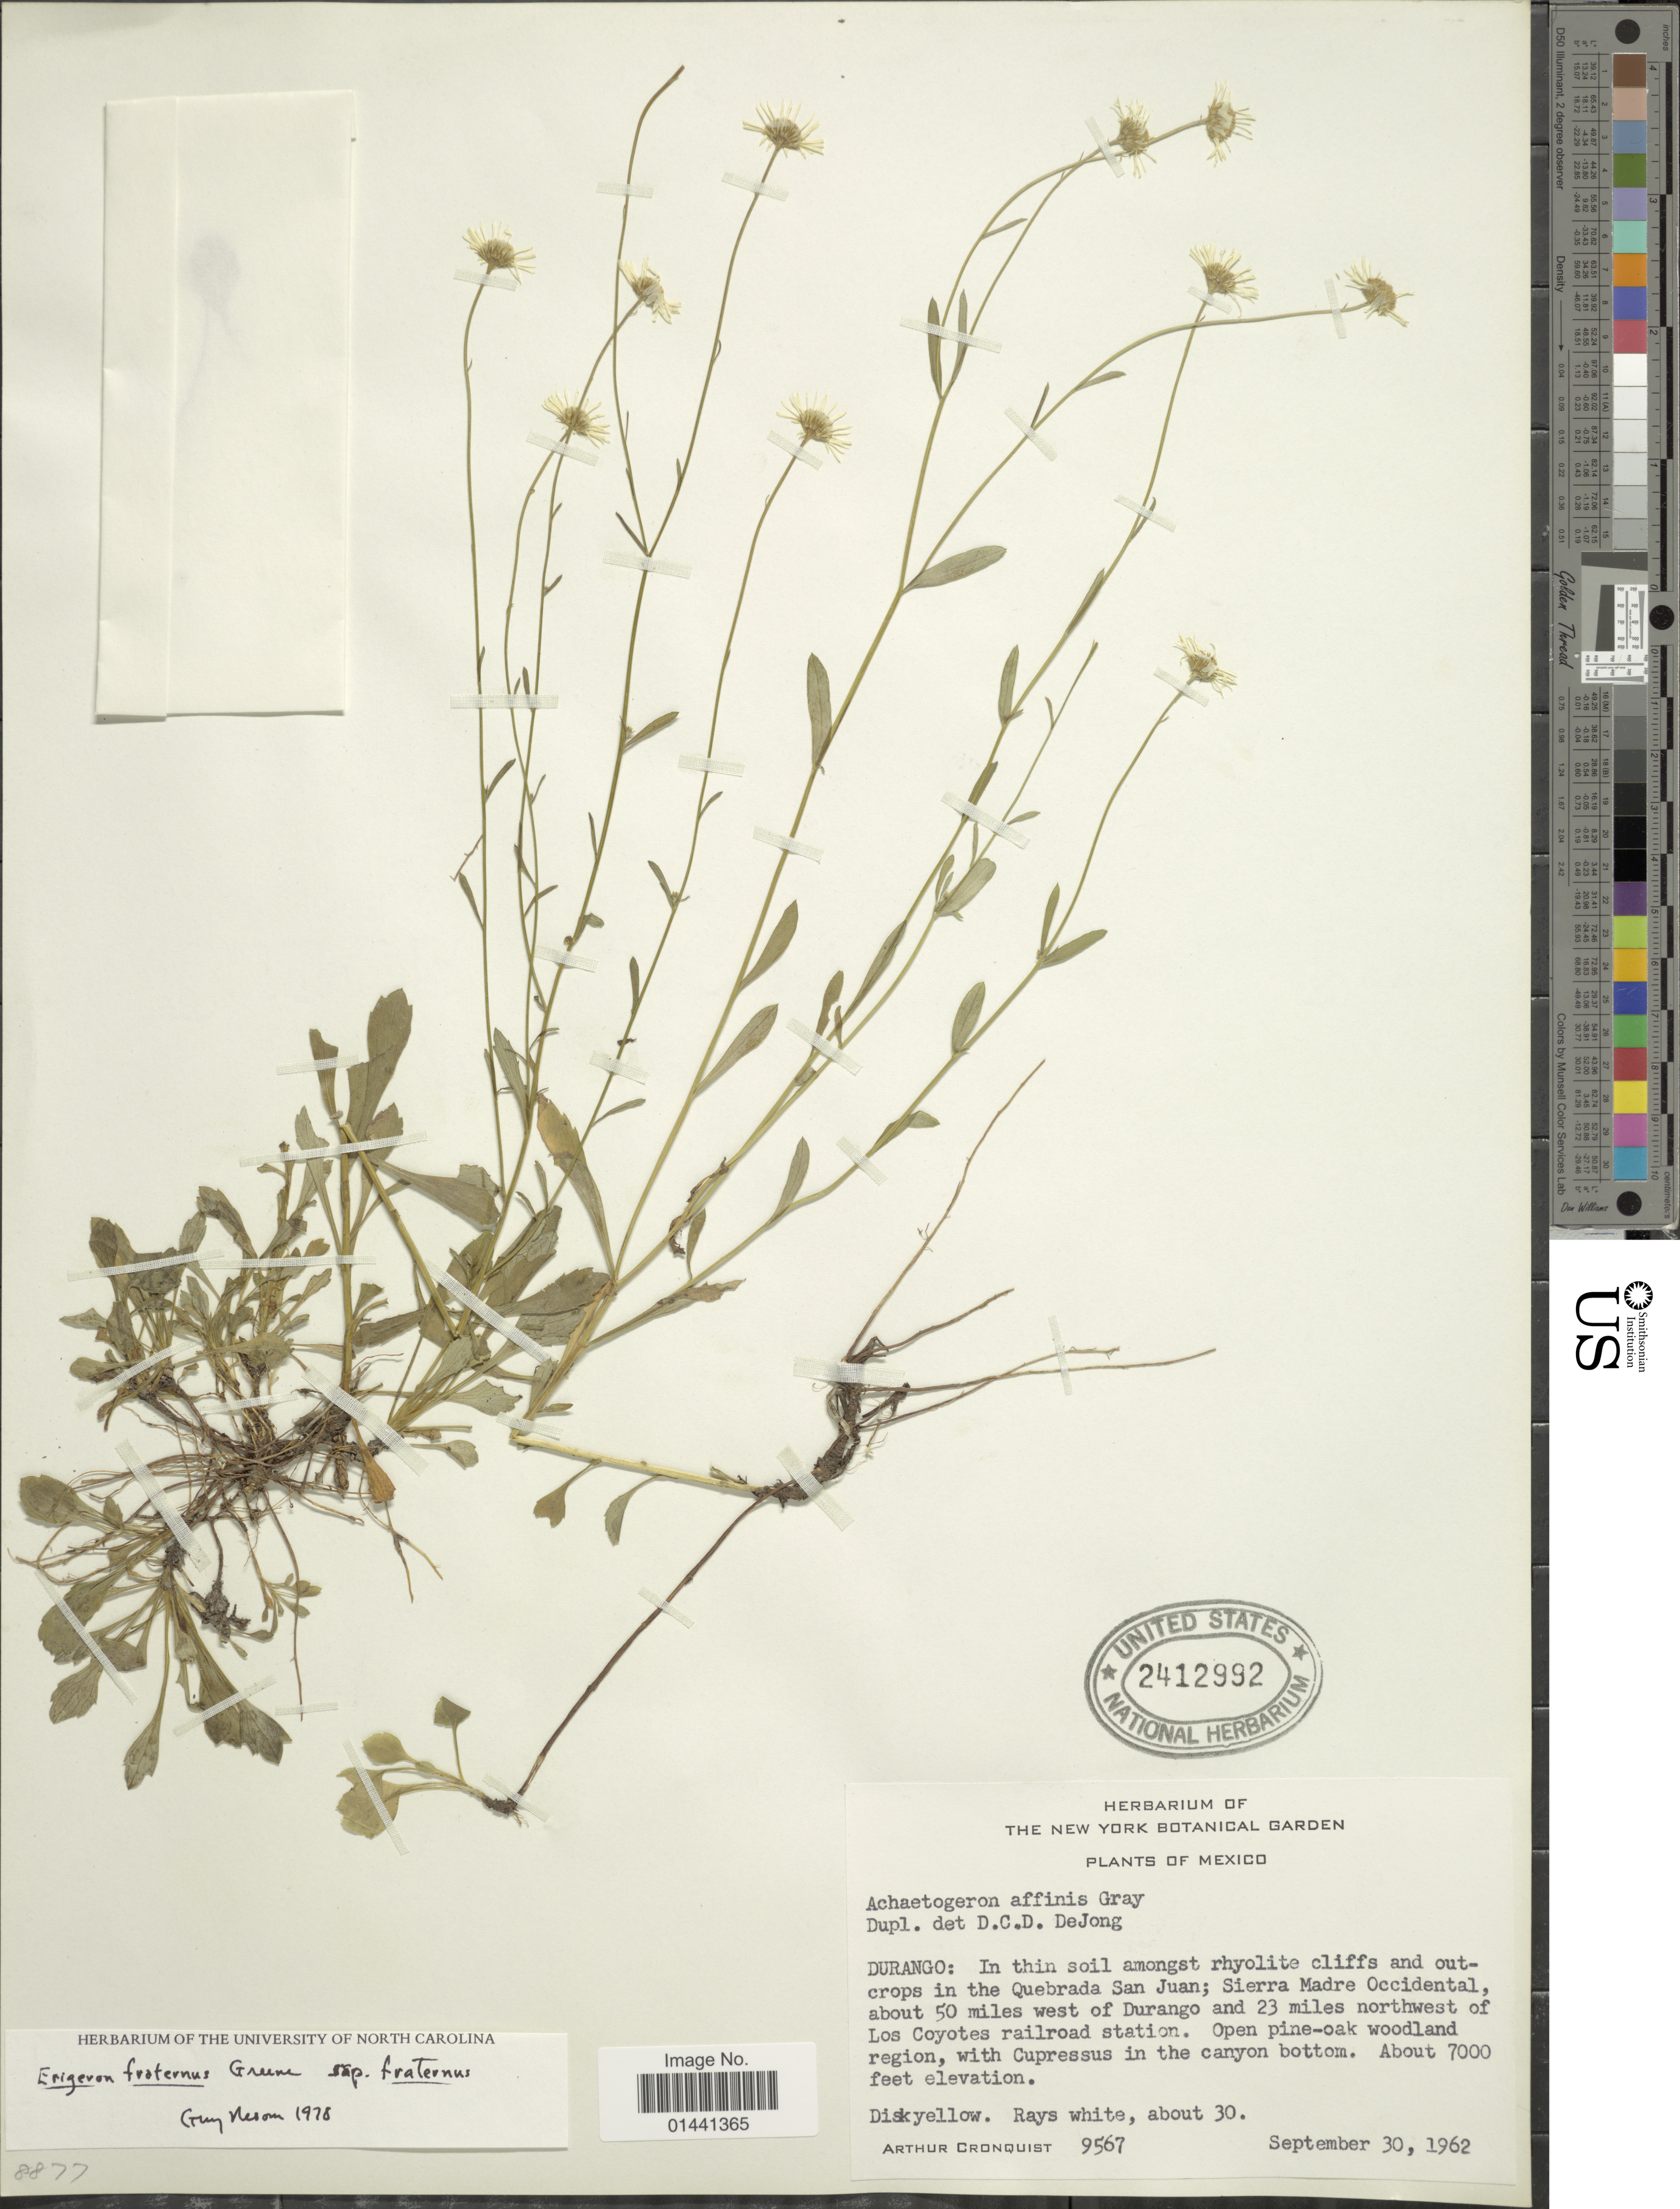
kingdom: Plantae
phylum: Tracheophyta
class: Magnoliopsida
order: Asterales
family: Asteraceae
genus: Erigeron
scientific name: Erigeron fraternus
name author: Greene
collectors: A. J. Cronquist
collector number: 9567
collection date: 1962-09-30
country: Mexico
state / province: Durango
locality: In thin soil amongst rhyolite cliffs and outcrops in the Quebrada San Juan; Sierra Madre Occidental, about 50 miles west of Durango and 23 miles northwest of Los Coyotes railroad station, open pine-oak woodland region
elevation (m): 2134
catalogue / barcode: US 2412992